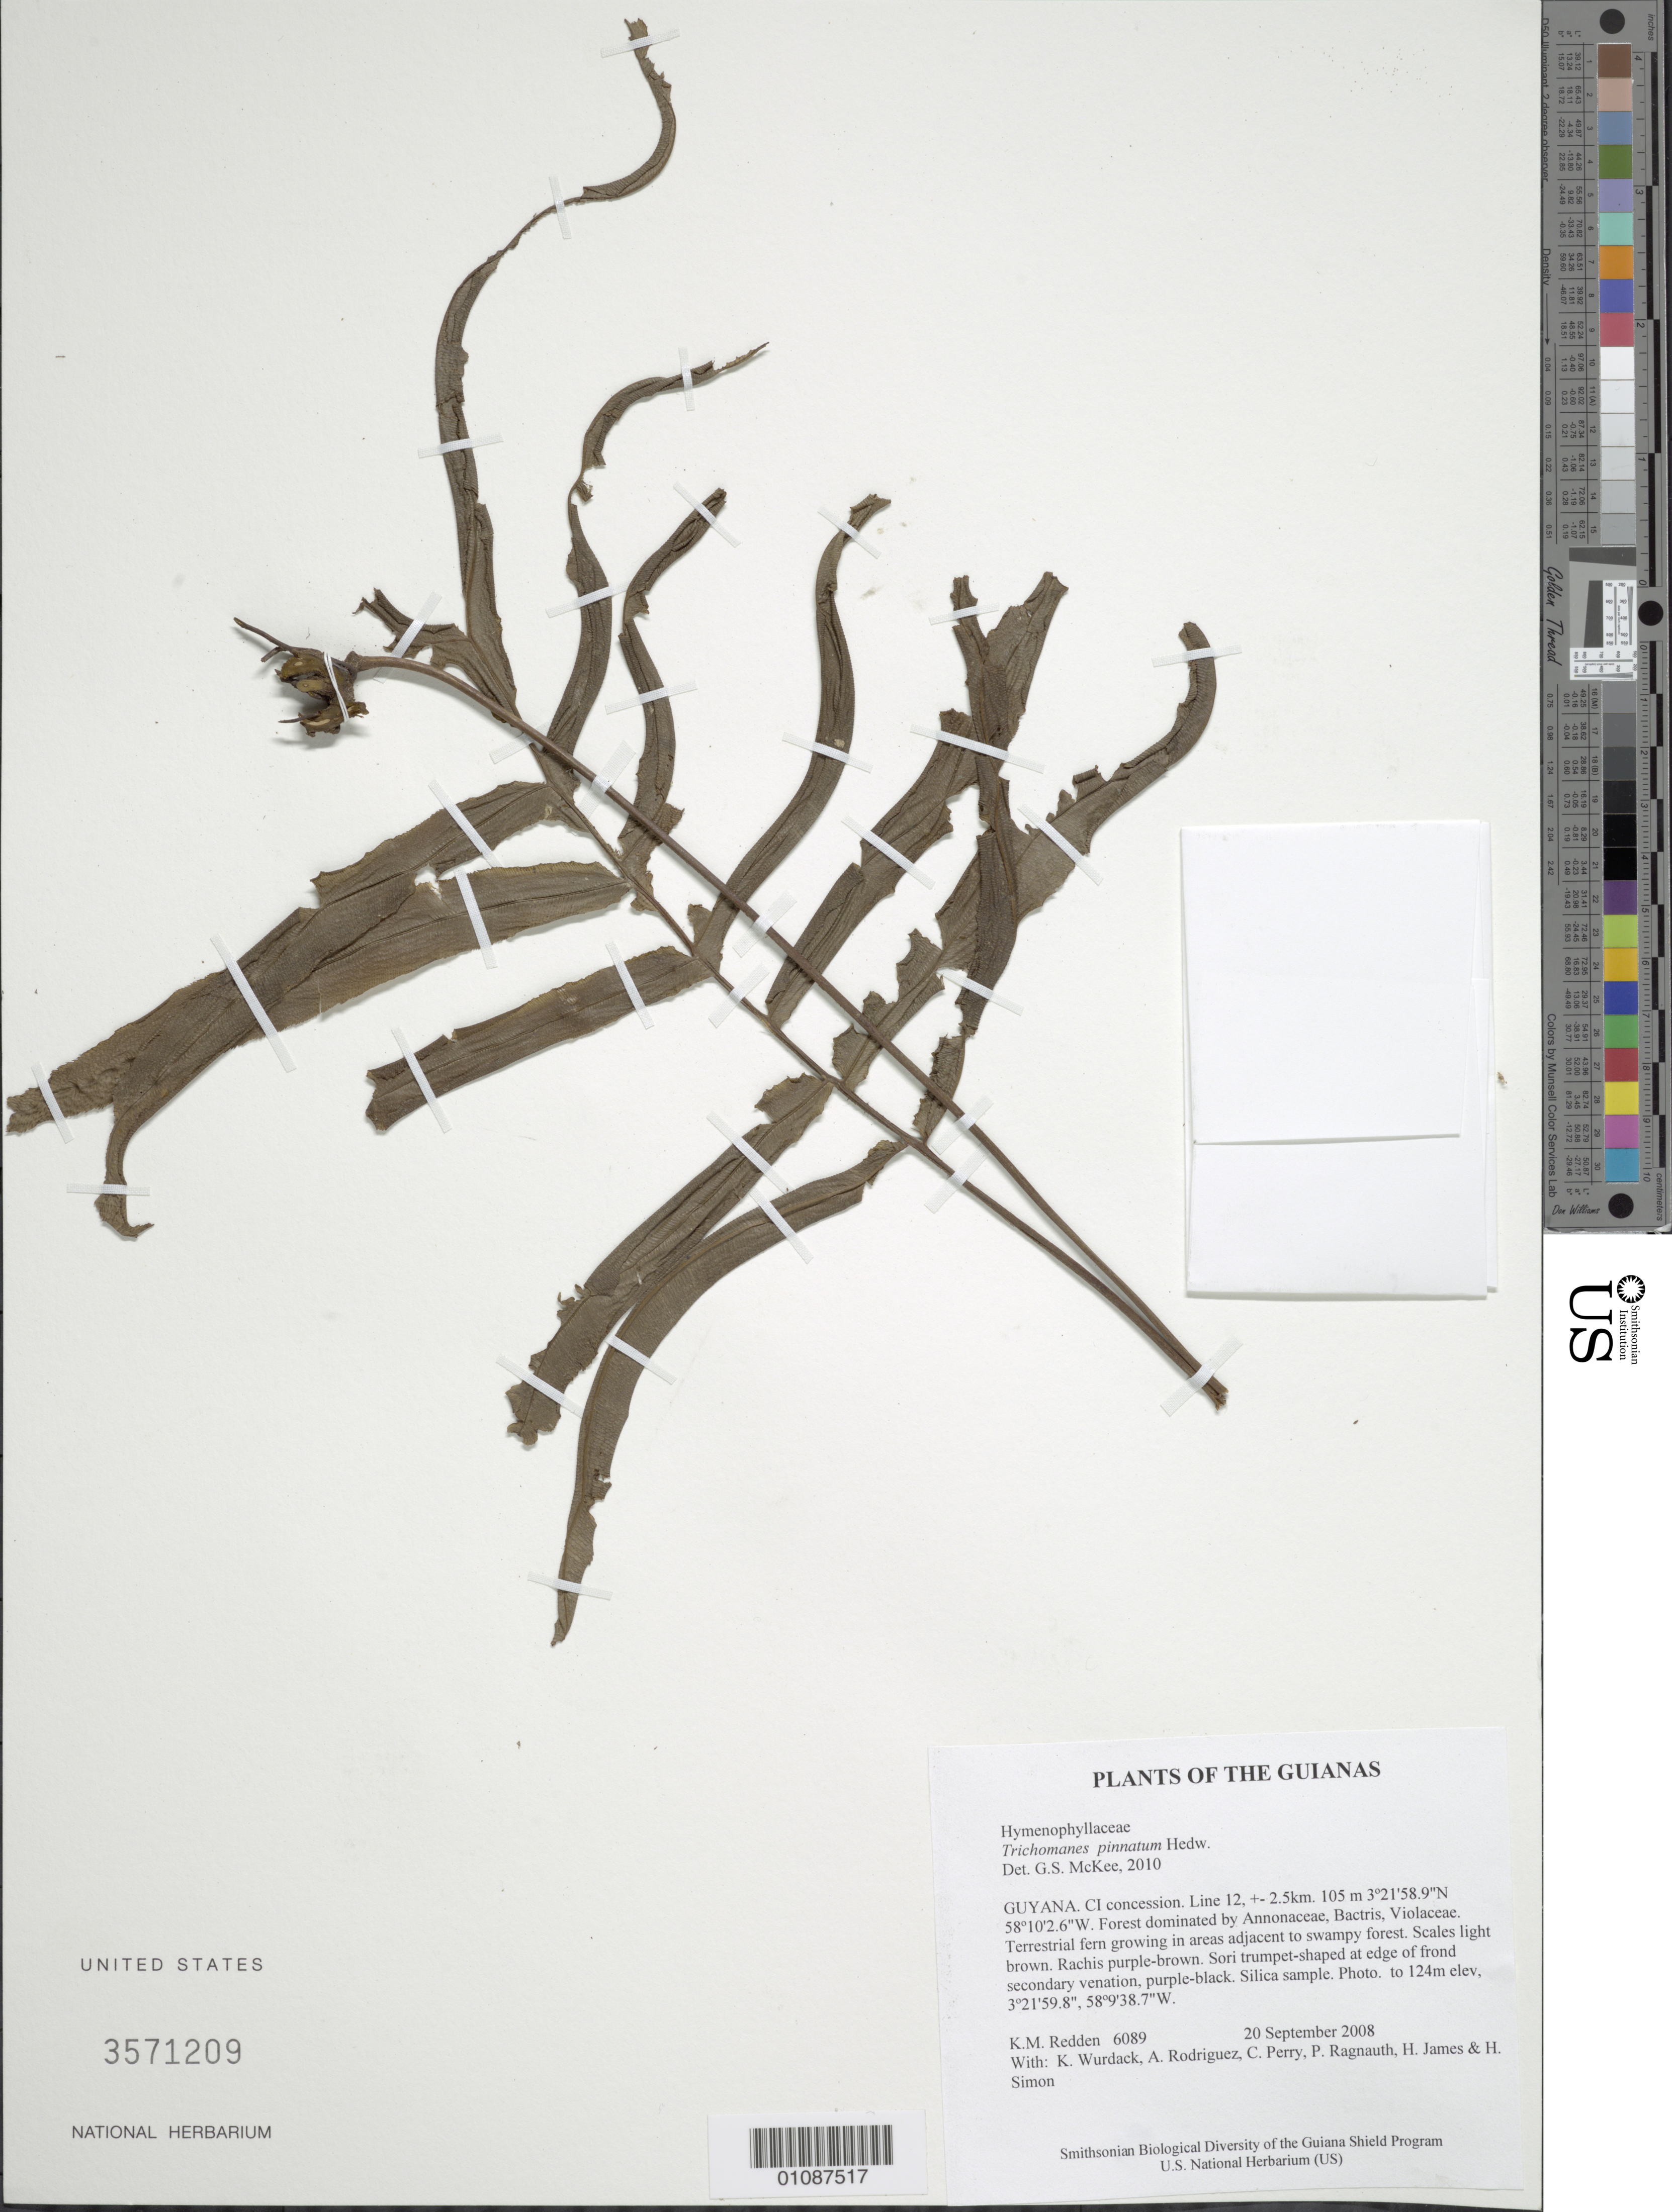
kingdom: Plantae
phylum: Tracheophyta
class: Polypodiopsida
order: Hymenophyllales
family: Hymenophyllaceae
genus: Trichomanes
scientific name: Trichomanes longifolium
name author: Desv.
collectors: K. M. Redden, K. Wurdack, A. Rodriguez, C. Perry, P. Ragnauth, H. James & H. Simon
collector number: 6089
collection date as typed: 20 September 2008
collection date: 2008-09-20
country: Guyana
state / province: U. Takutu-U. Essequibo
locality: CI concession. Line 12, +- 2.5km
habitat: Forest dominated by Annonaceae, Bactris, Violaceae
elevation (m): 105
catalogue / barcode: US 3571209